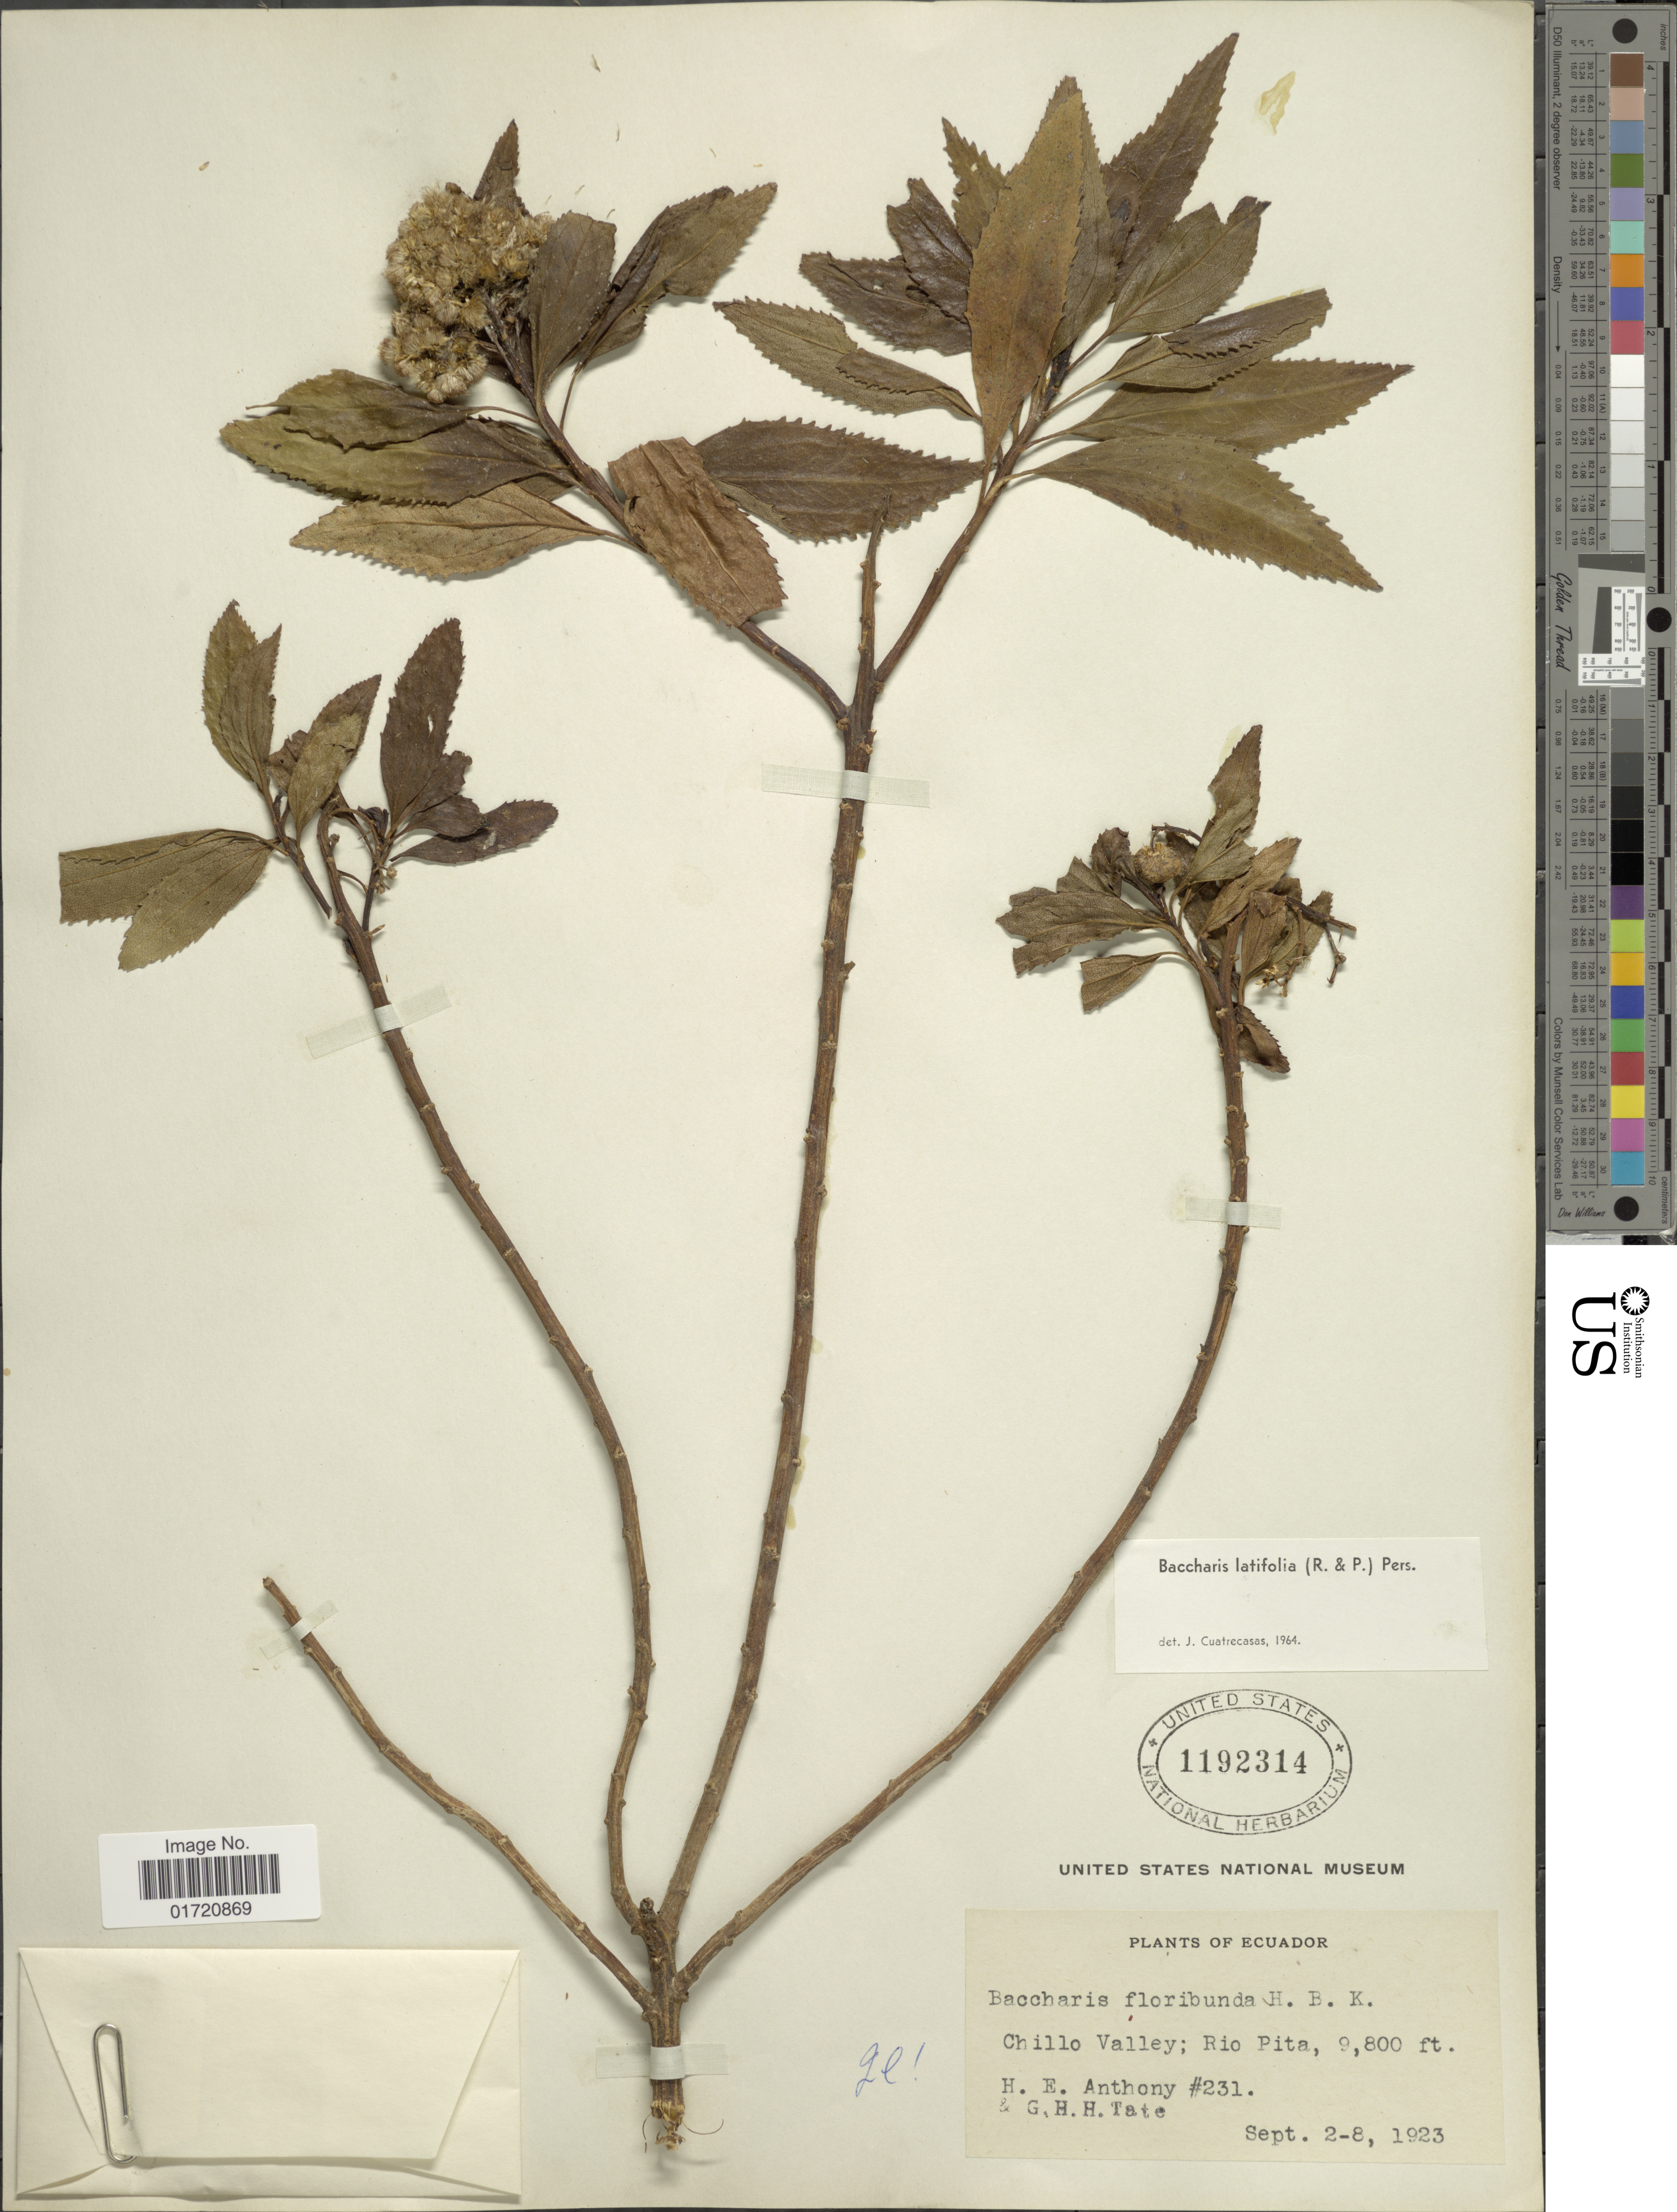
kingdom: Plantae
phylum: Tracheophyta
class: Magnoliopsida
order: Asterales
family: Asteraceae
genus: Baccharis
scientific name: Baccharis latifolia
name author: (Ruiz & Pav.) Pers.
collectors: H. E. Anthony & G. H. H.Tate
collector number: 231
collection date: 1923-09-02/1923-09-08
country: Ecuador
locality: Chillo Valley, Rio Pita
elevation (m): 2987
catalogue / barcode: US 1192314